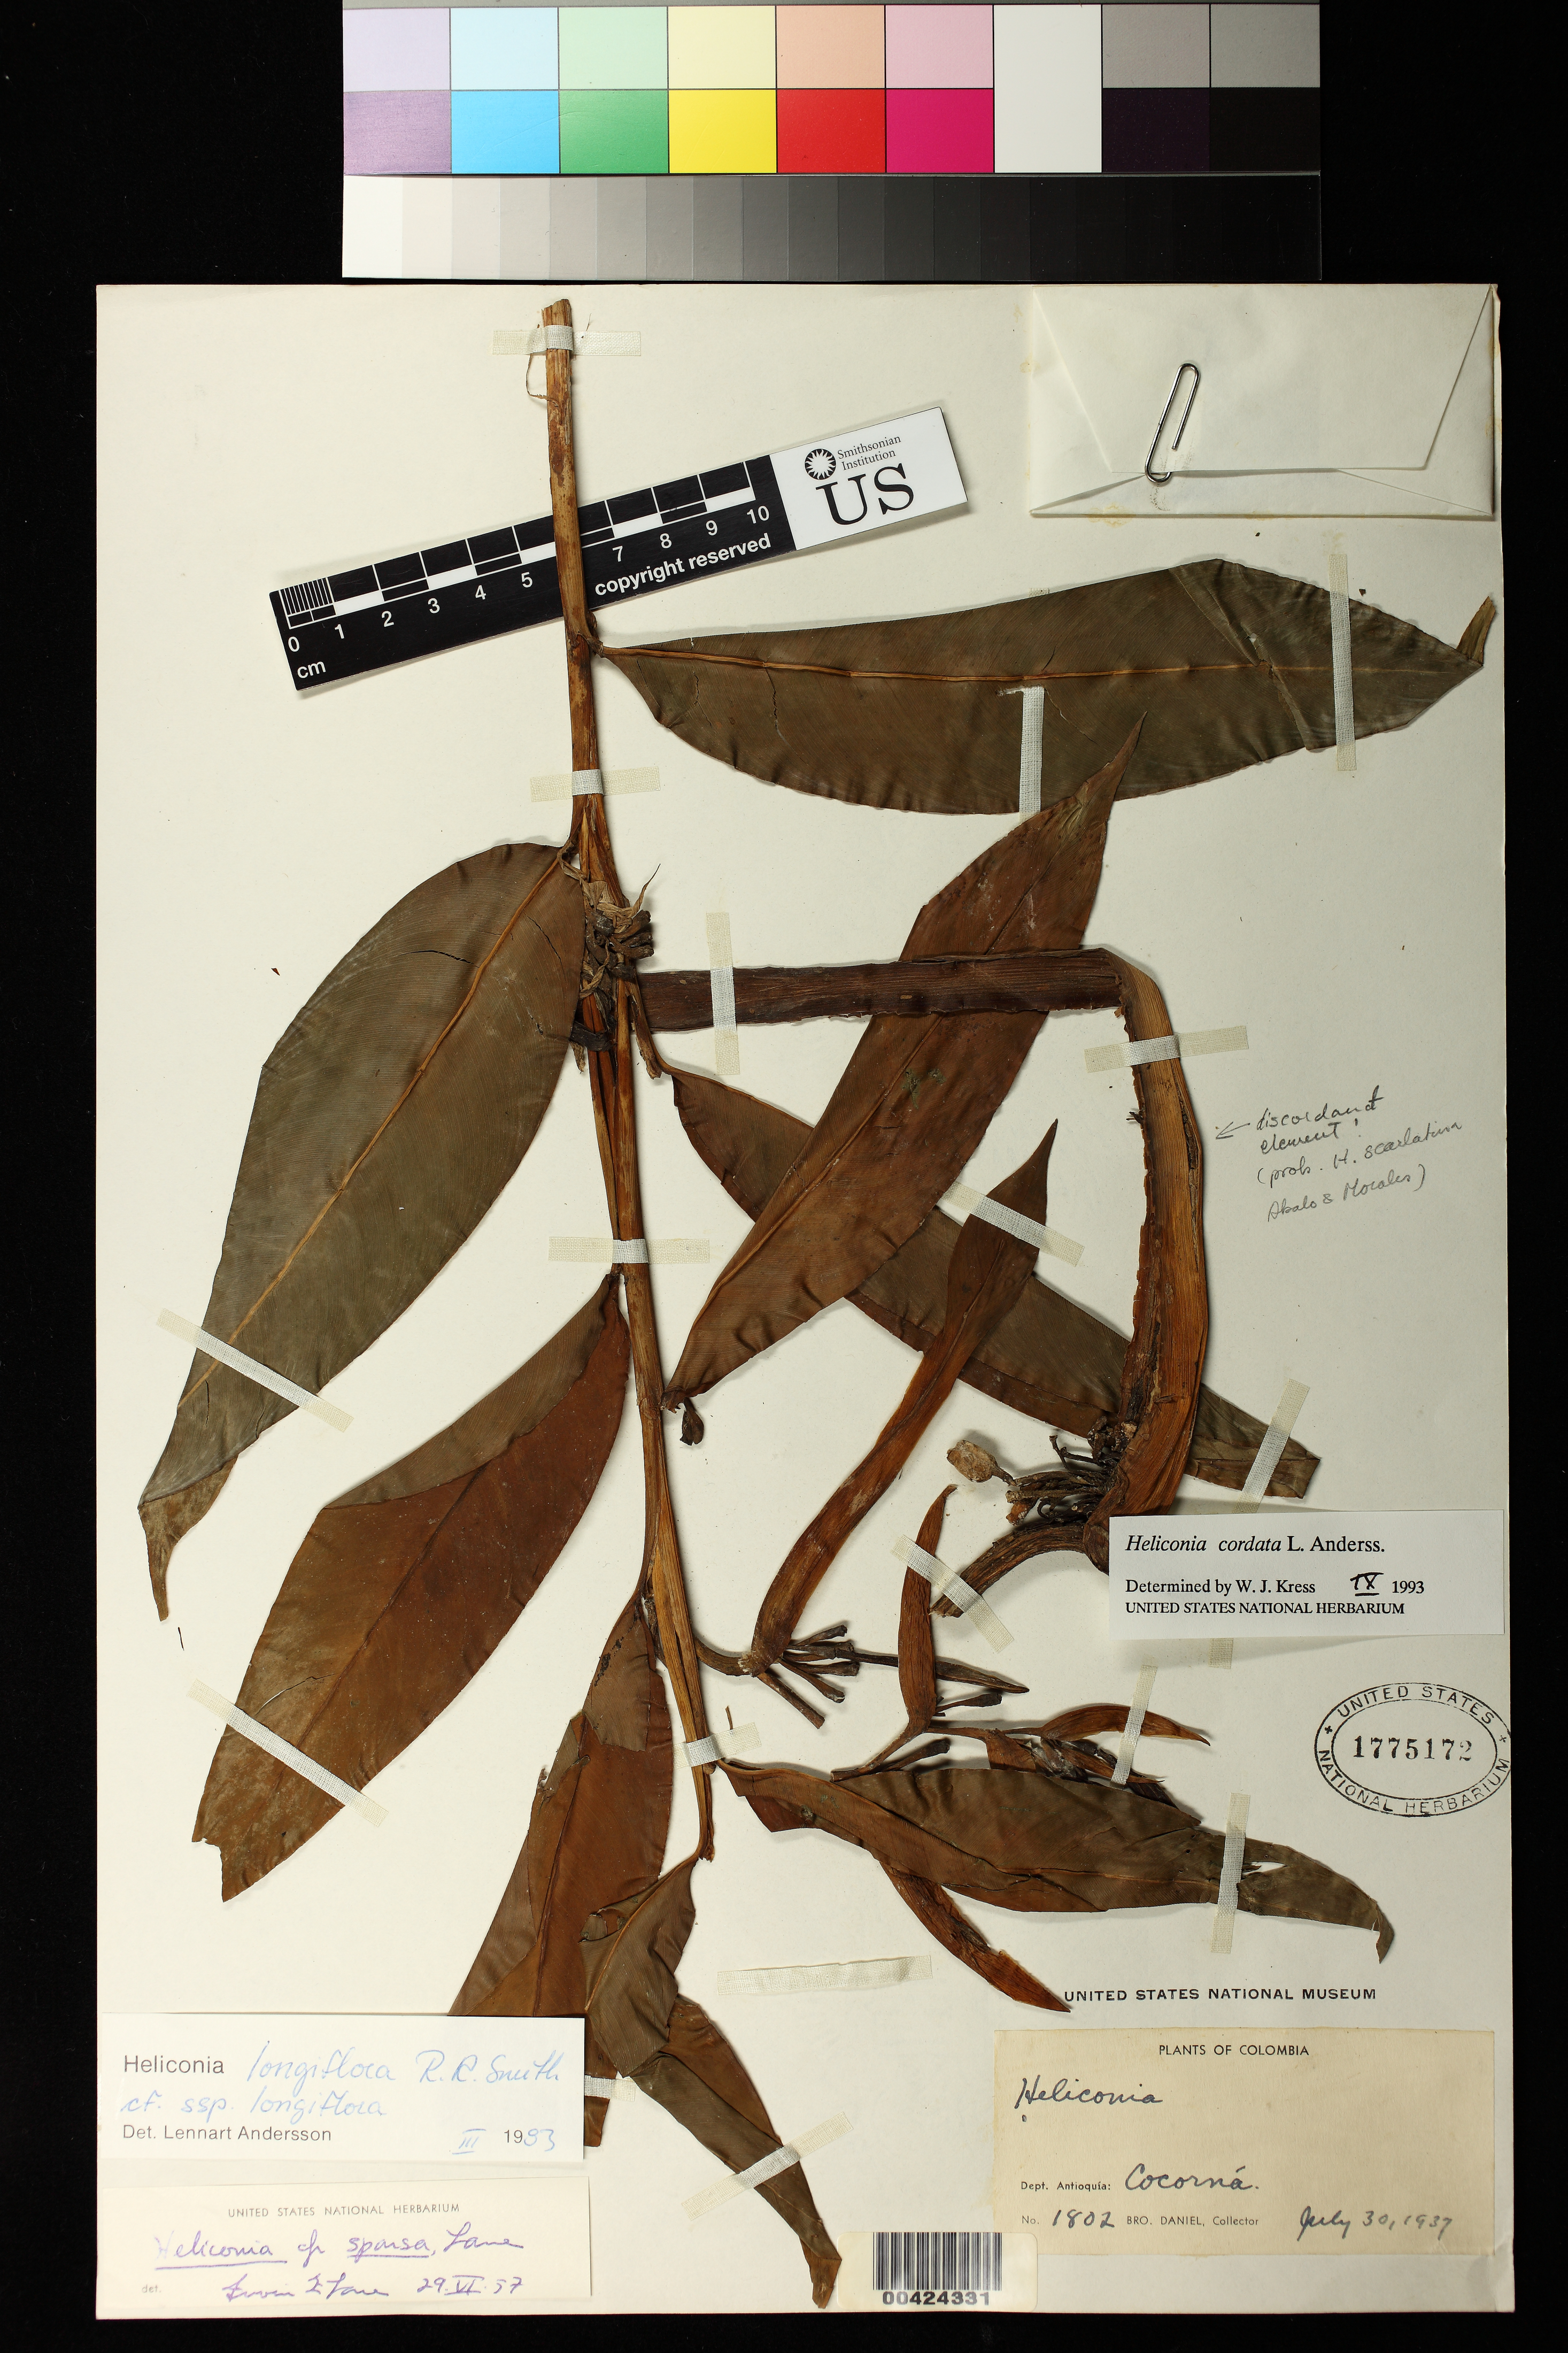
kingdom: Plantae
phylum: Tracheophyta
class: Liliopsida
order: Zingiberales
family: Heliconiaceae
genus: Heliconia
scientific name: Heliconia cordata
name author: L. Andersson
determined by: Kress, W. J., (US), Smithsonian Institution - National Museum of Natural History (UNITED STATES)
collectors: Bro. Daniel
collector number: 1802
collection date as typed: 30 Jul 1937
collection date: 1937-07-30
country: Colombia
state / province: Antioquia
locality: Cocornia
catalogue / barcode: US 1775172